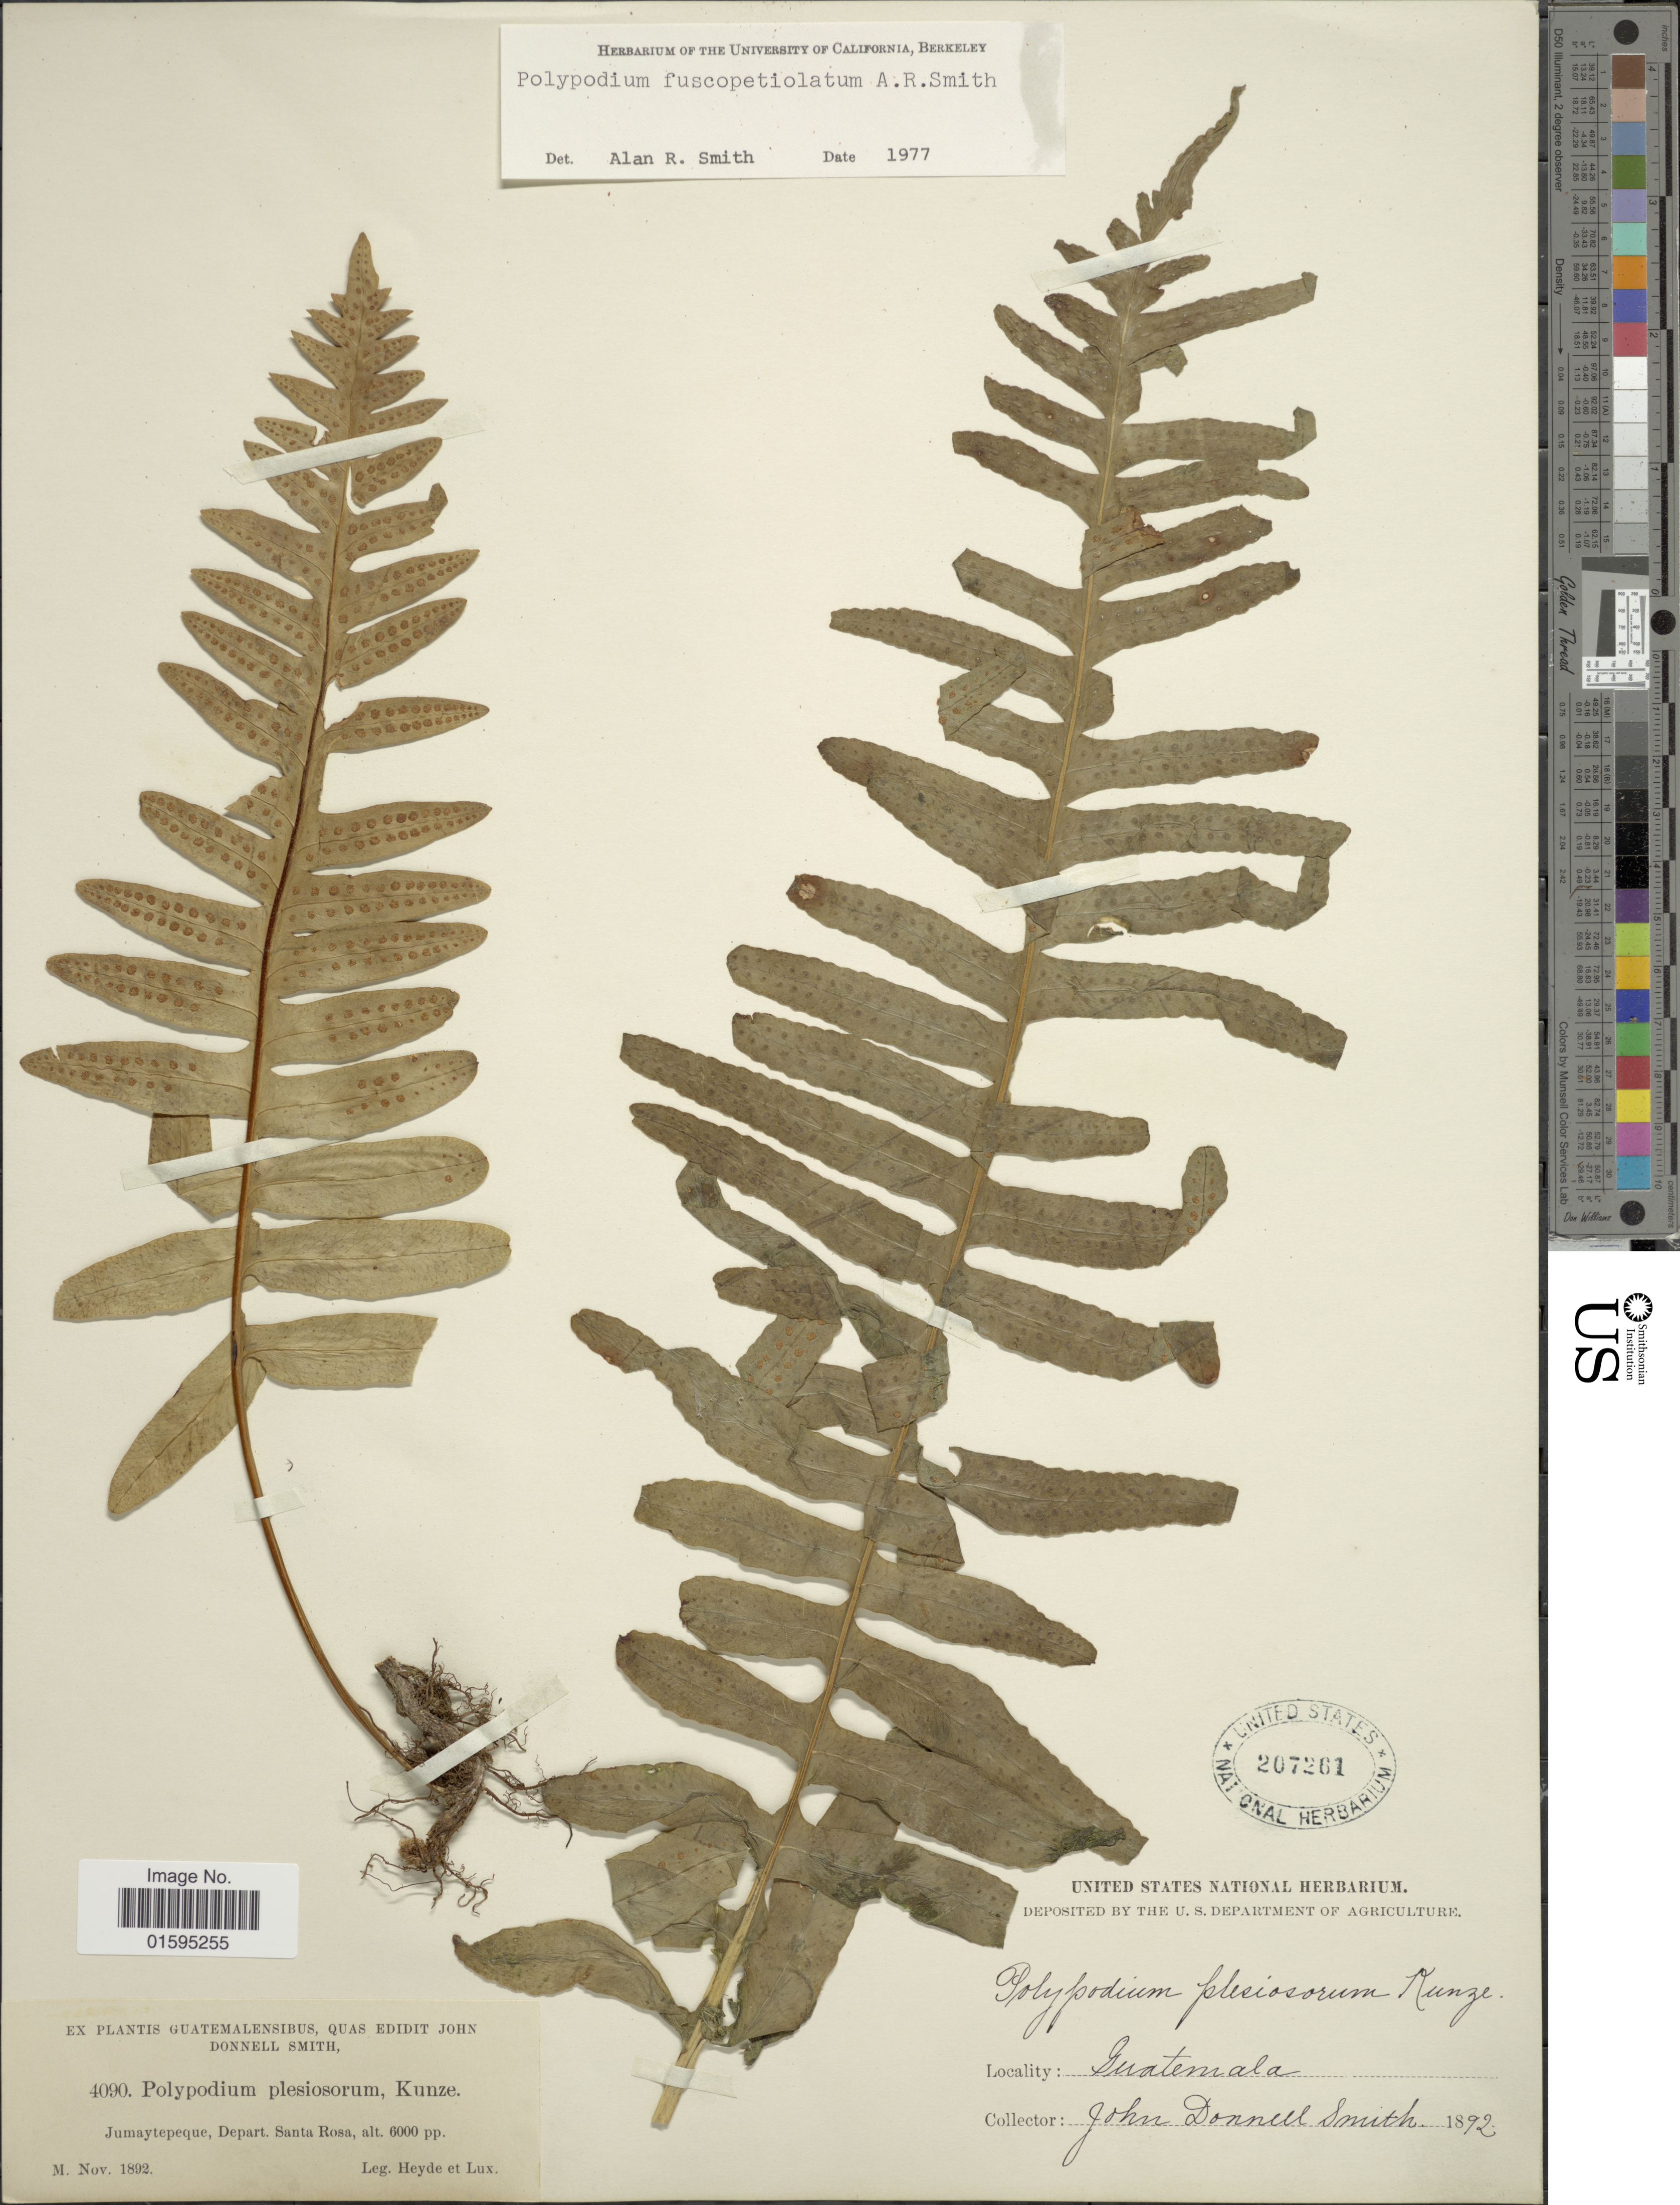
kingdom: Plantae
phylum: Tracheophyta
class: Polypodiopsida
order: Polypodiales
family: Polypodiaceae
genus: Polypodium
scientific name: Polypodium fuscopetiolatum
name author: A.R. Sm.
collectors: Heyde, Lux & J. Donnell Smith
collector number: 4090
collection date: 1892-11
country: Guatemala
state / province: Santa Rosa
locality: Jumaytepeque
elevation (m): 1829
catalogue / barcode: US 207261